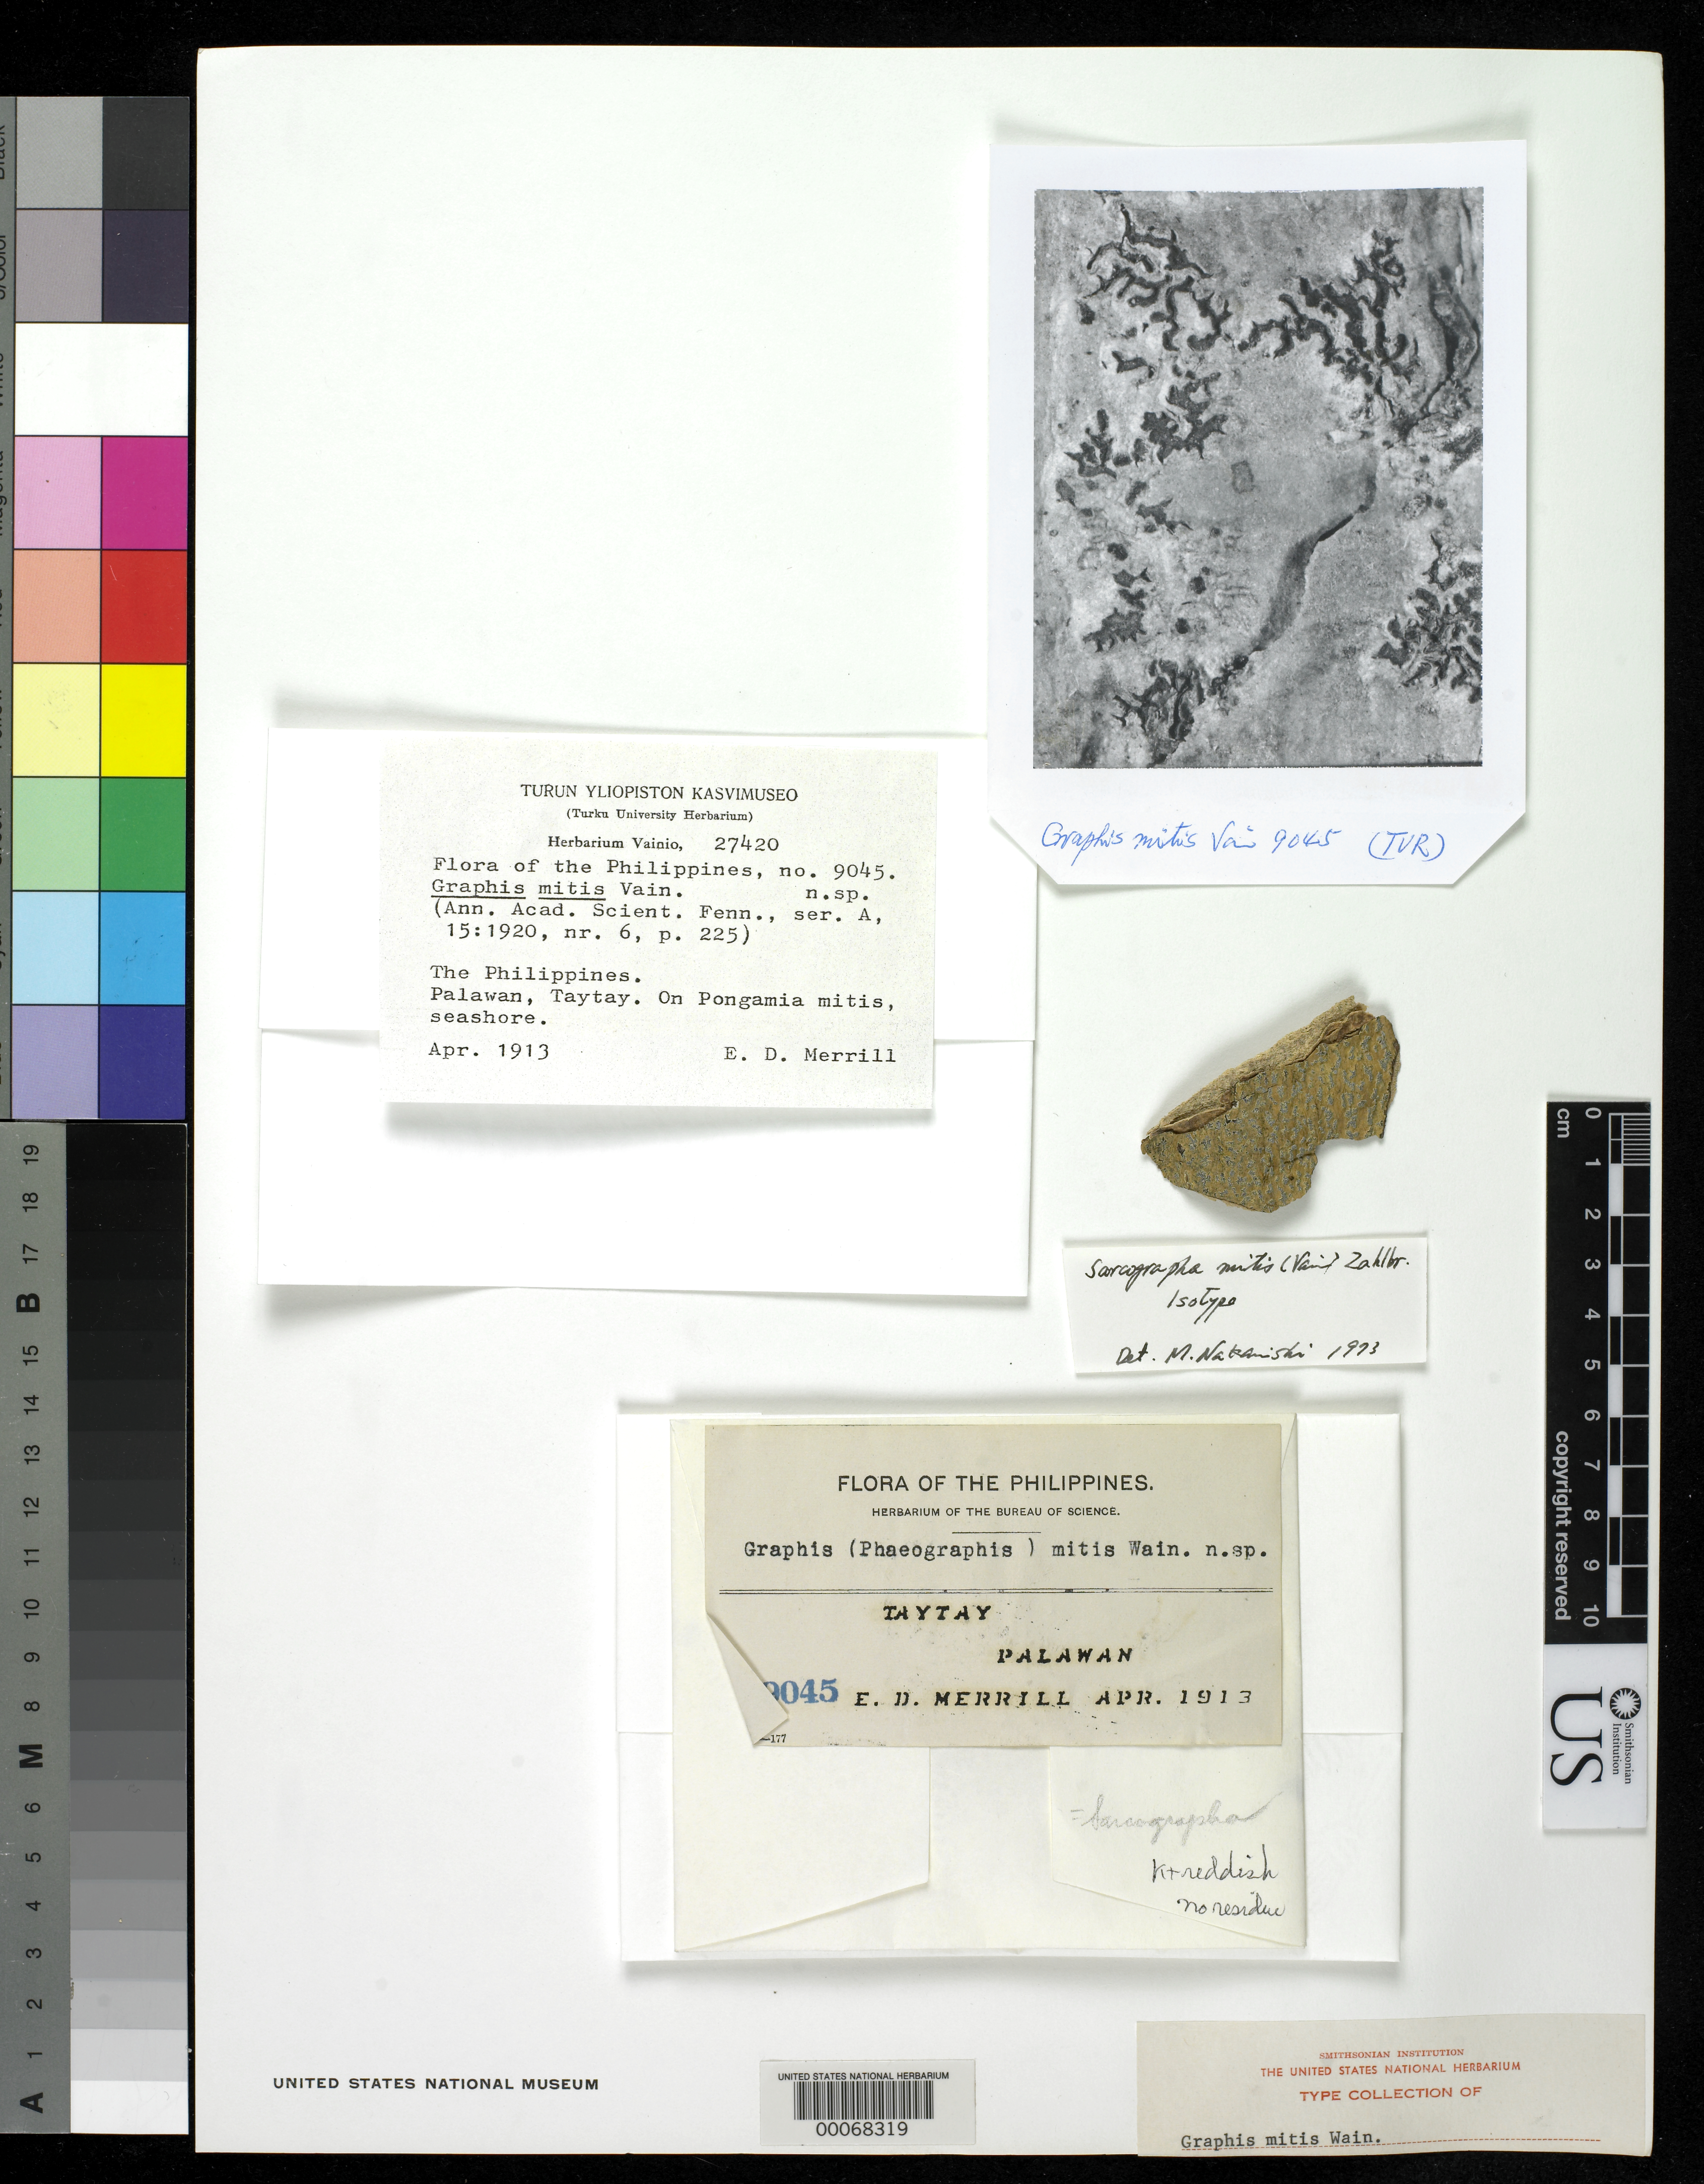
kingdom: Fungi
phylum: Ascomycota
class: Lecanoromycetes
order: Ostropales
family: Graphidaceae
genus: Graphis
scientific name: Graphis mitis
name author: Vain.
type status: Isosyntype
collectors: E. D. Merrill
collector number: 9045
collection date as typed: Apr 1913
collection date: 1913-04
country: Philippines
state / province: Mimaropa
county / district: Palawan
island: Palawan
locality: Taytay.